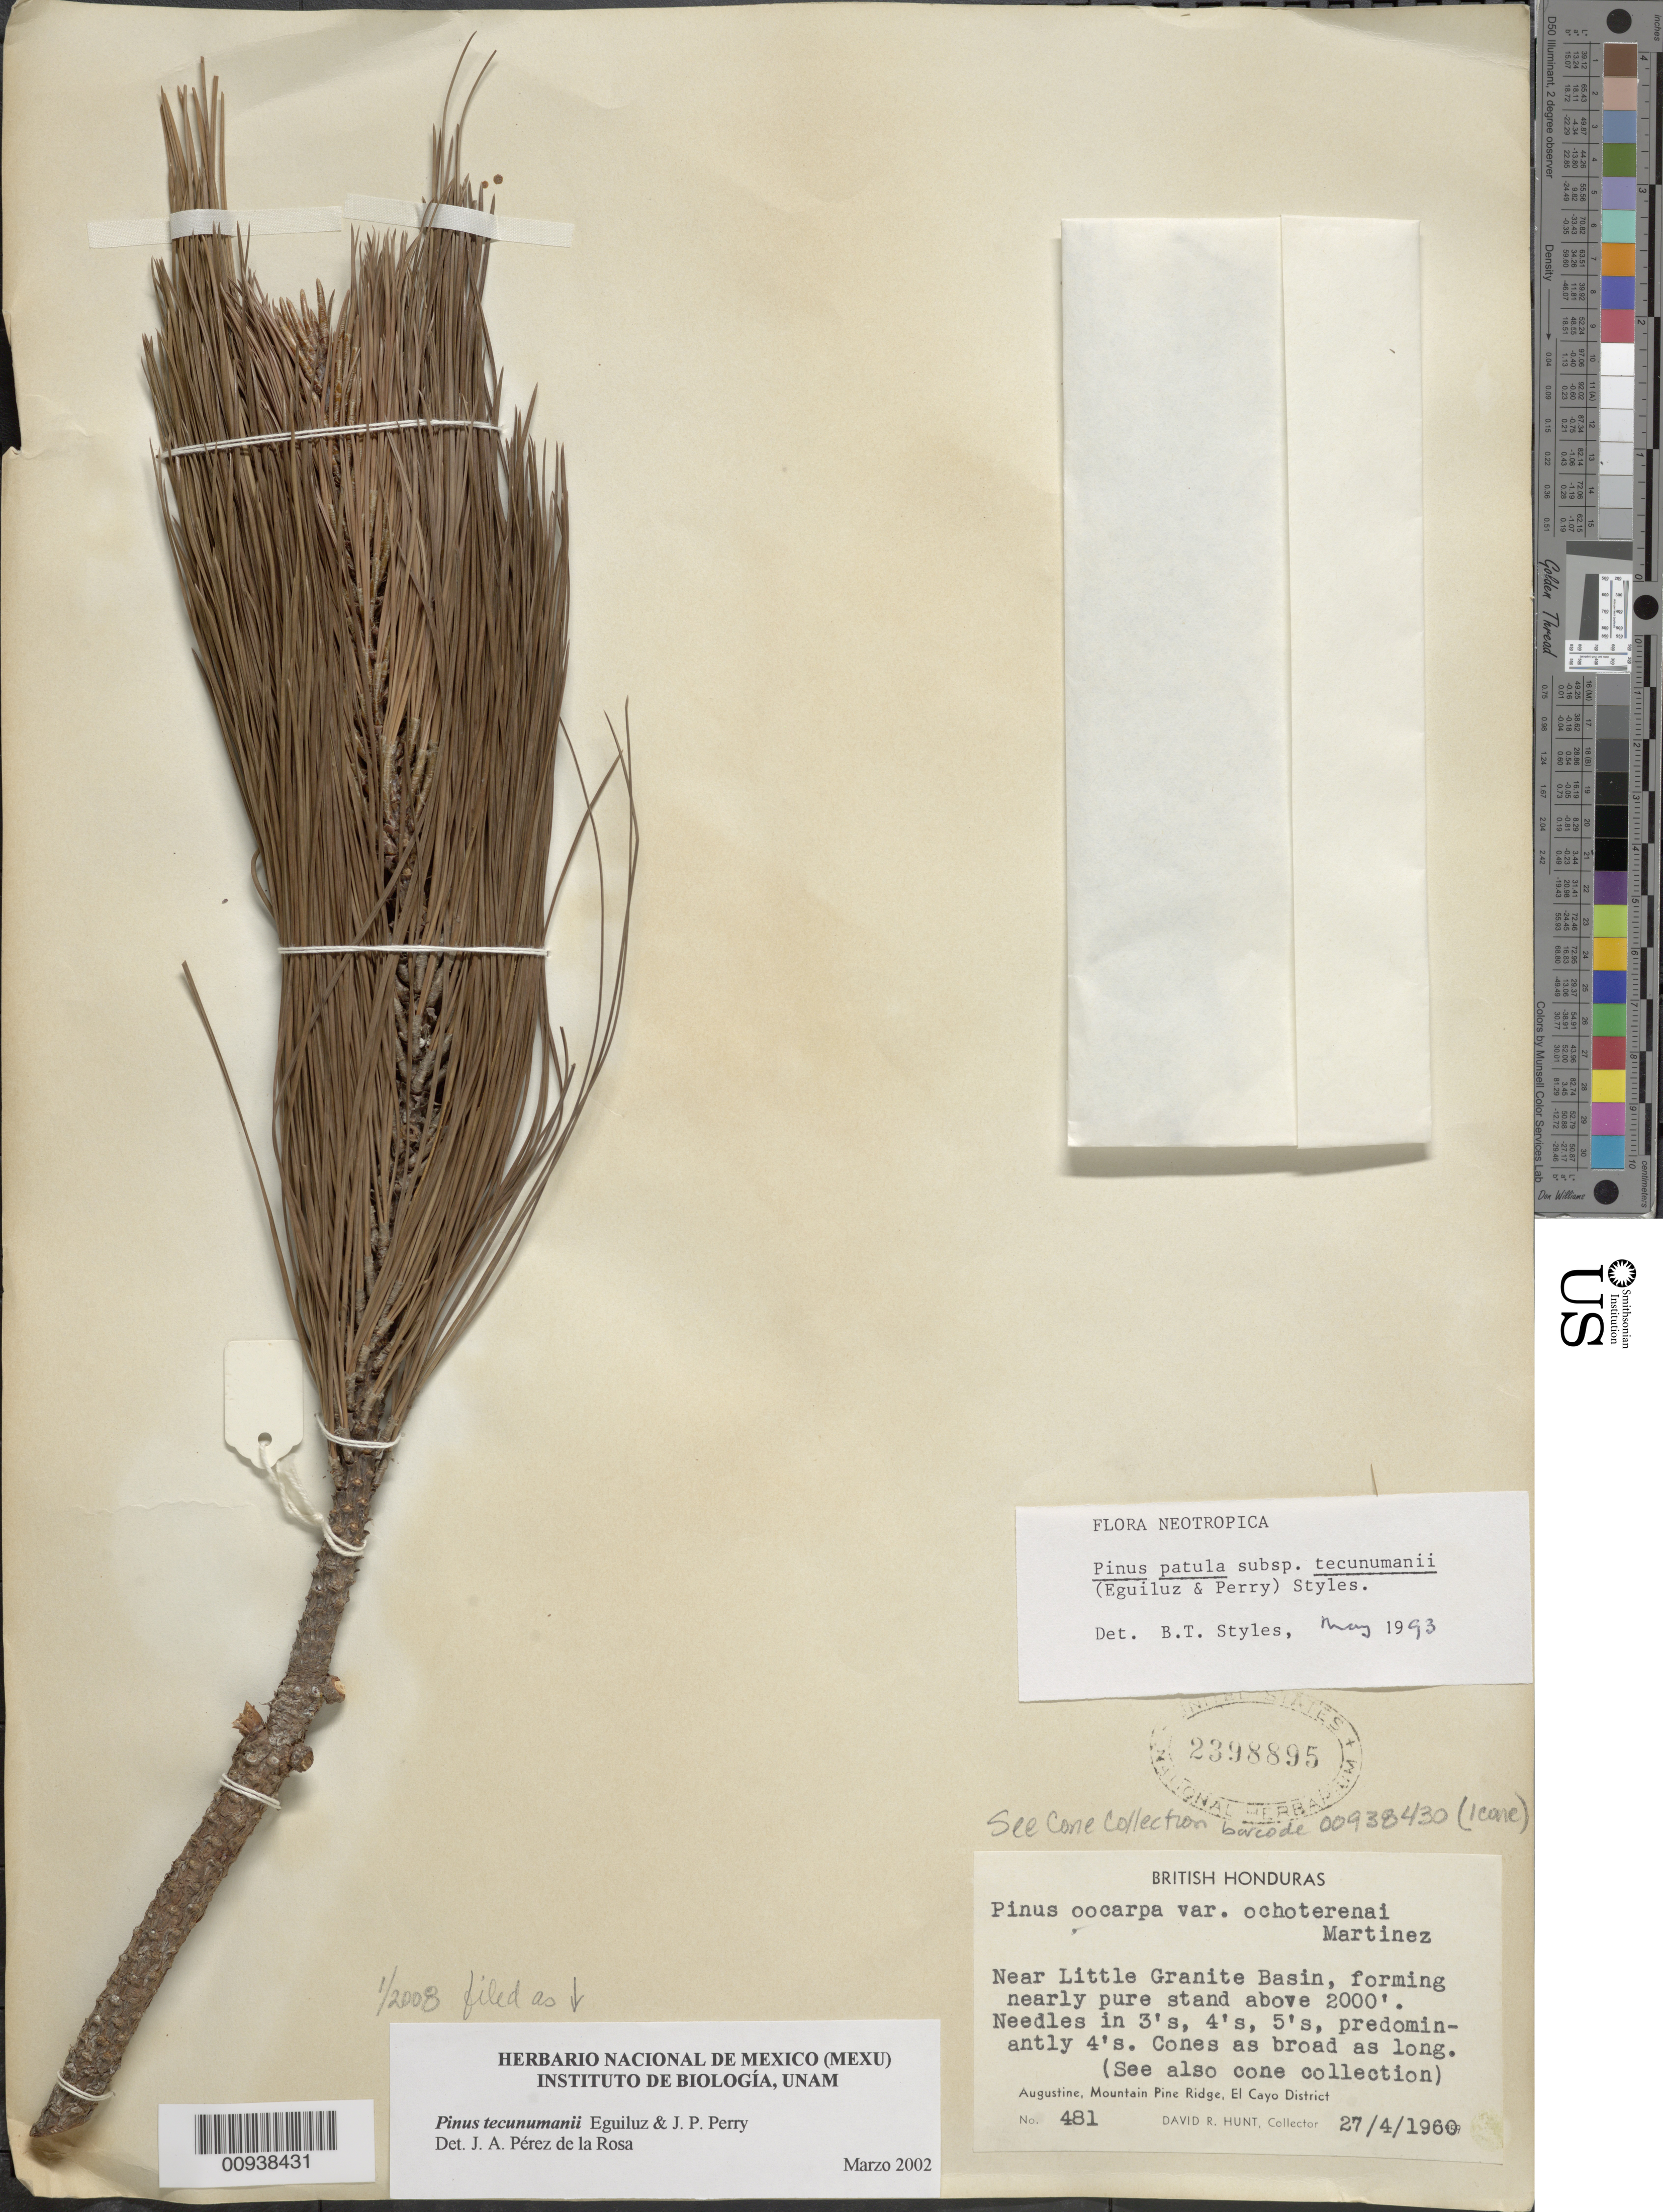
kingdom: Plantae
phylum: Tracheophyta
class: Pinopsida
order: Pinales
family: Pinaceae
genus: Pinus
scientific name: Pinus tecunumanii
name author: F. Schwerdtf. ex Eguiluz & J.P. Perry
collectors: D. R. Hunt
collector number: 481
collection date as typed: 27 Apr 1960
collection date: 1960-04-27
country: Belize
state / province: Cayo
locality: Near Little Granite Basin. Augustine, Mountain Pine Ridge. British Honduras.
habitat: Forming nearly pure stand.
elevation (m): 610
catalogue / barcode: US 2398895